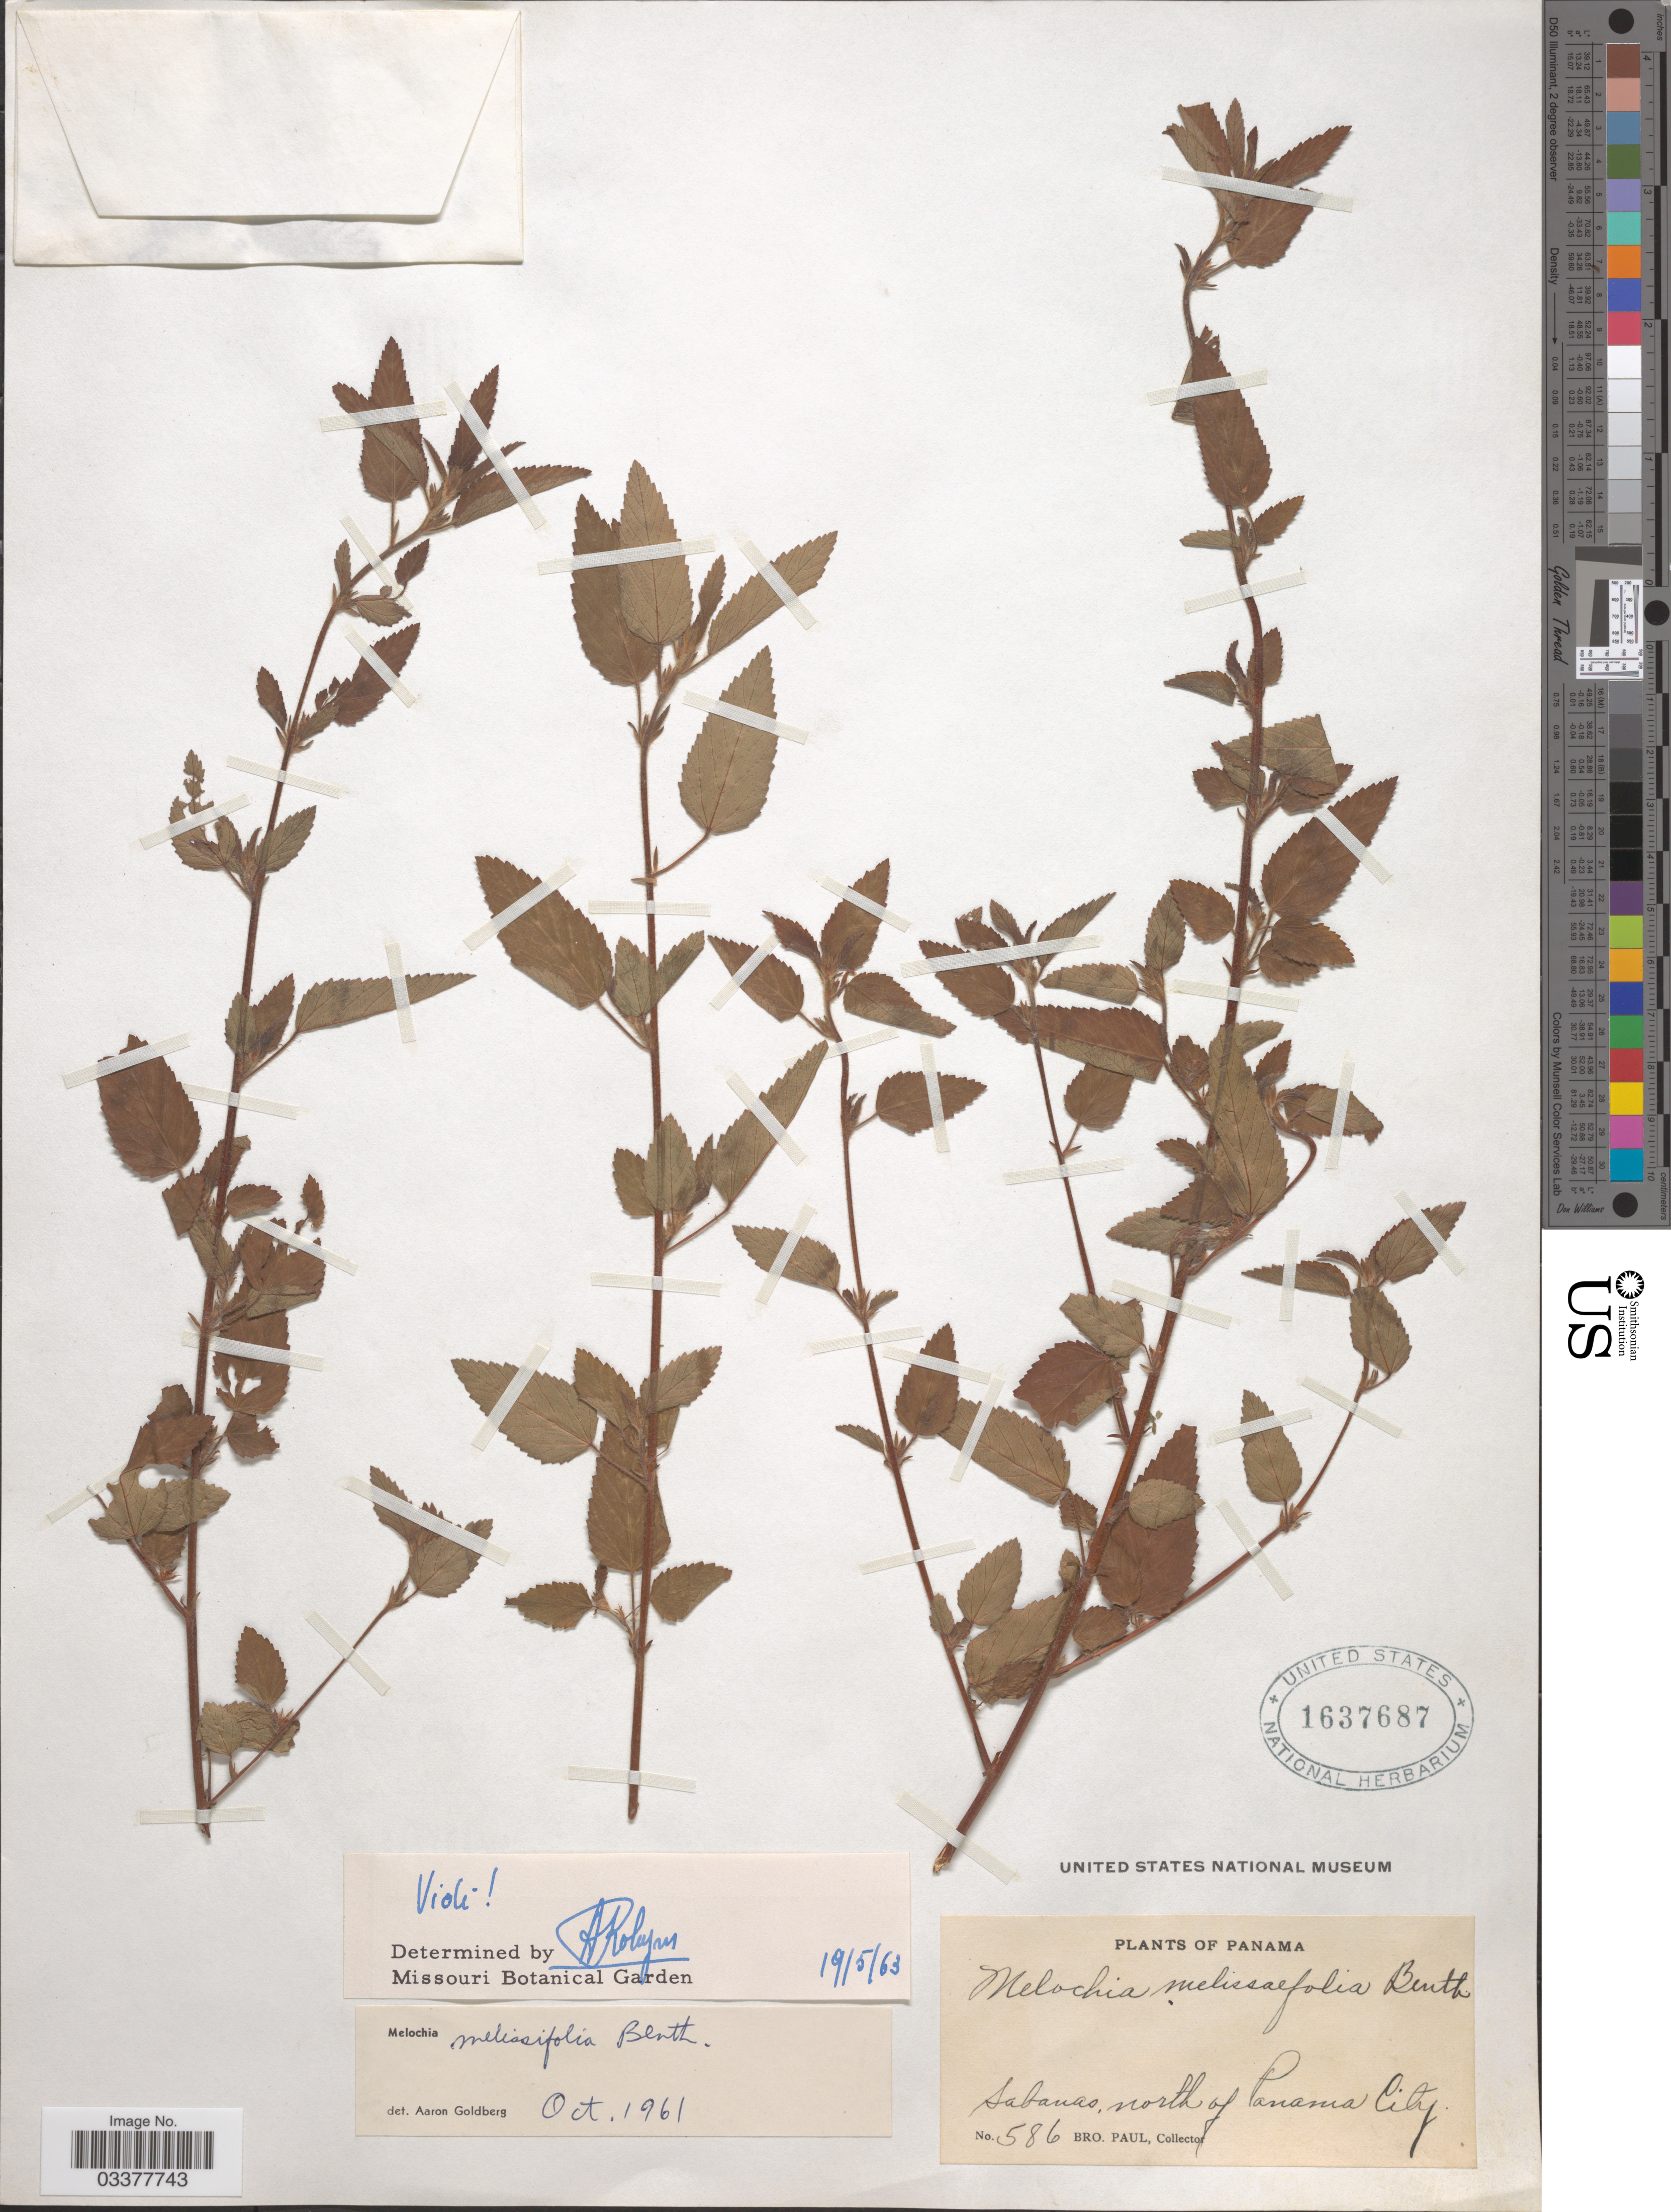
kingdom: Plantae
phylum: Tracheophyta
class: Magnoliopsida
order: Malvales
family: Malvaceae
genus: Melochia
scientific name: Melochia melissifolia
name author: Benth.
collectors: B. Paul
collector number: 586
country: Panama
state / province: Panamá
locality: Sabanas, north of Panama City.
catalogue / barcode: US 1637687